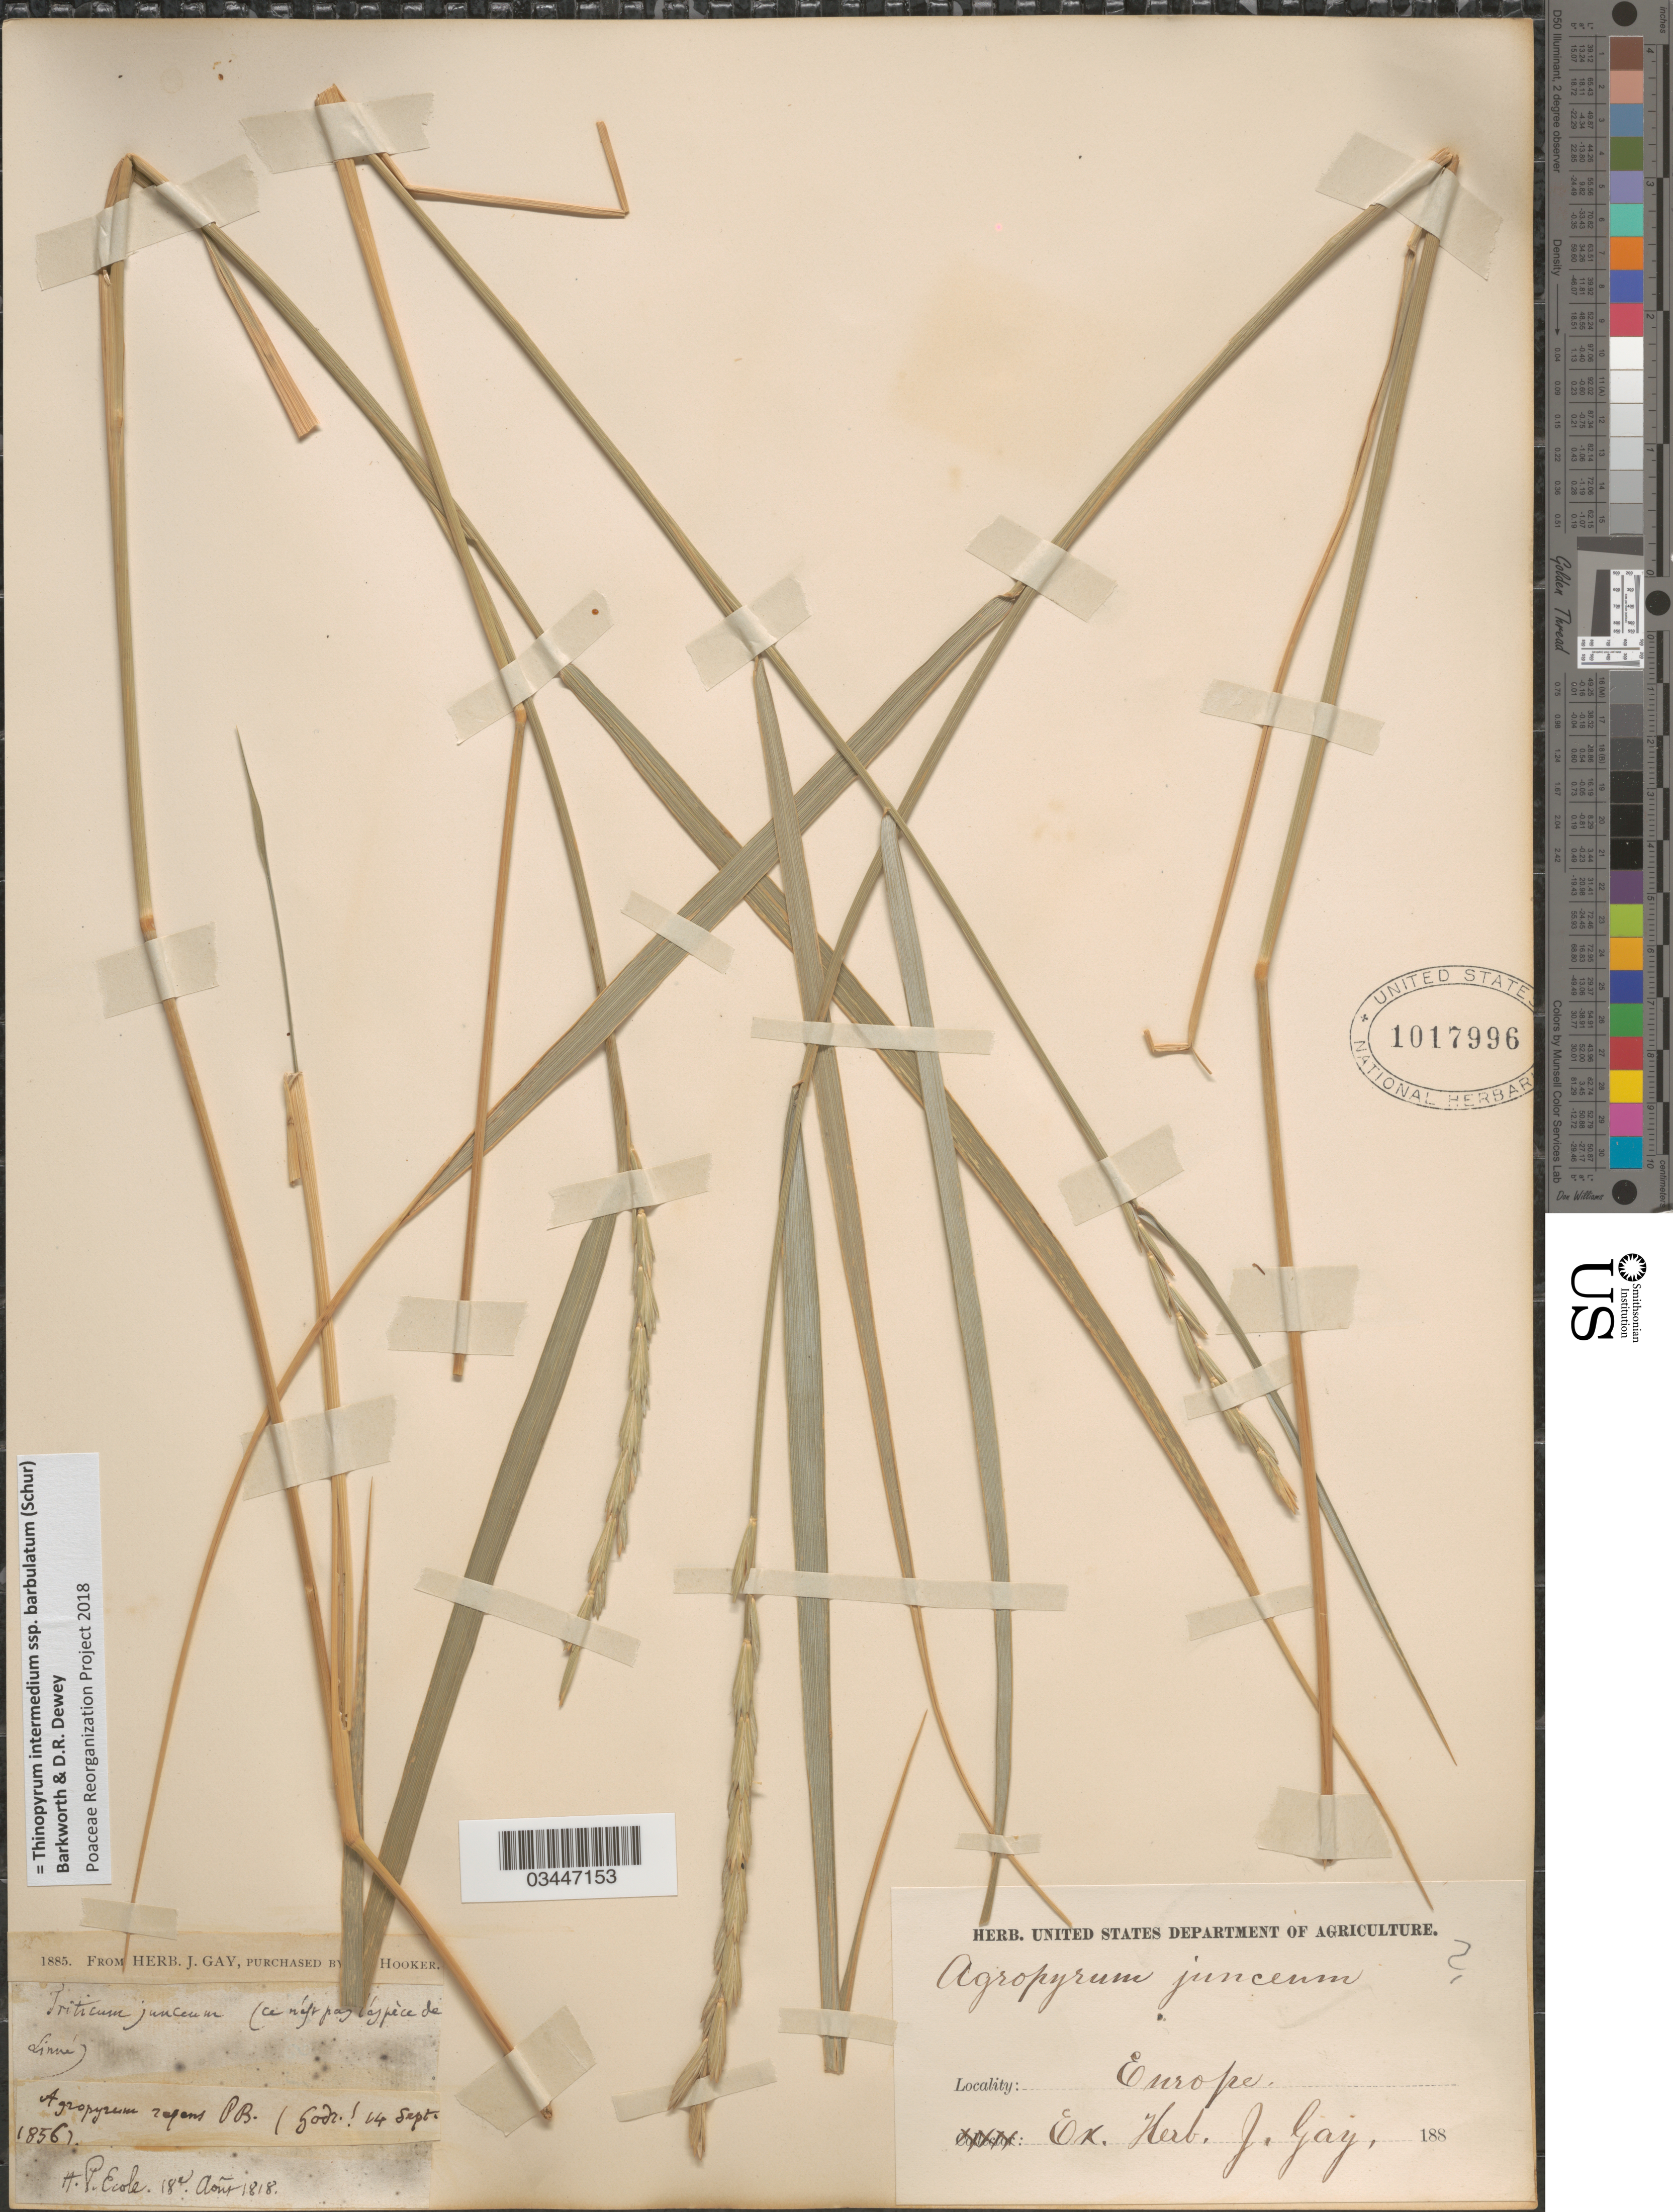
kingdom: Plantae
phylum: Tracheophyta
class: Liliopsida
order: Poales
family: Poaceae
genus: Thinopyrum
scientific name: Thinopyrum intermedium subsp. barbulatum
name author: (Schur) Barkworth & Dewey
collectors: H. Ecole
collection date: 1818-08-18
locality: Europe.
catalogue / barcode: US 1017996